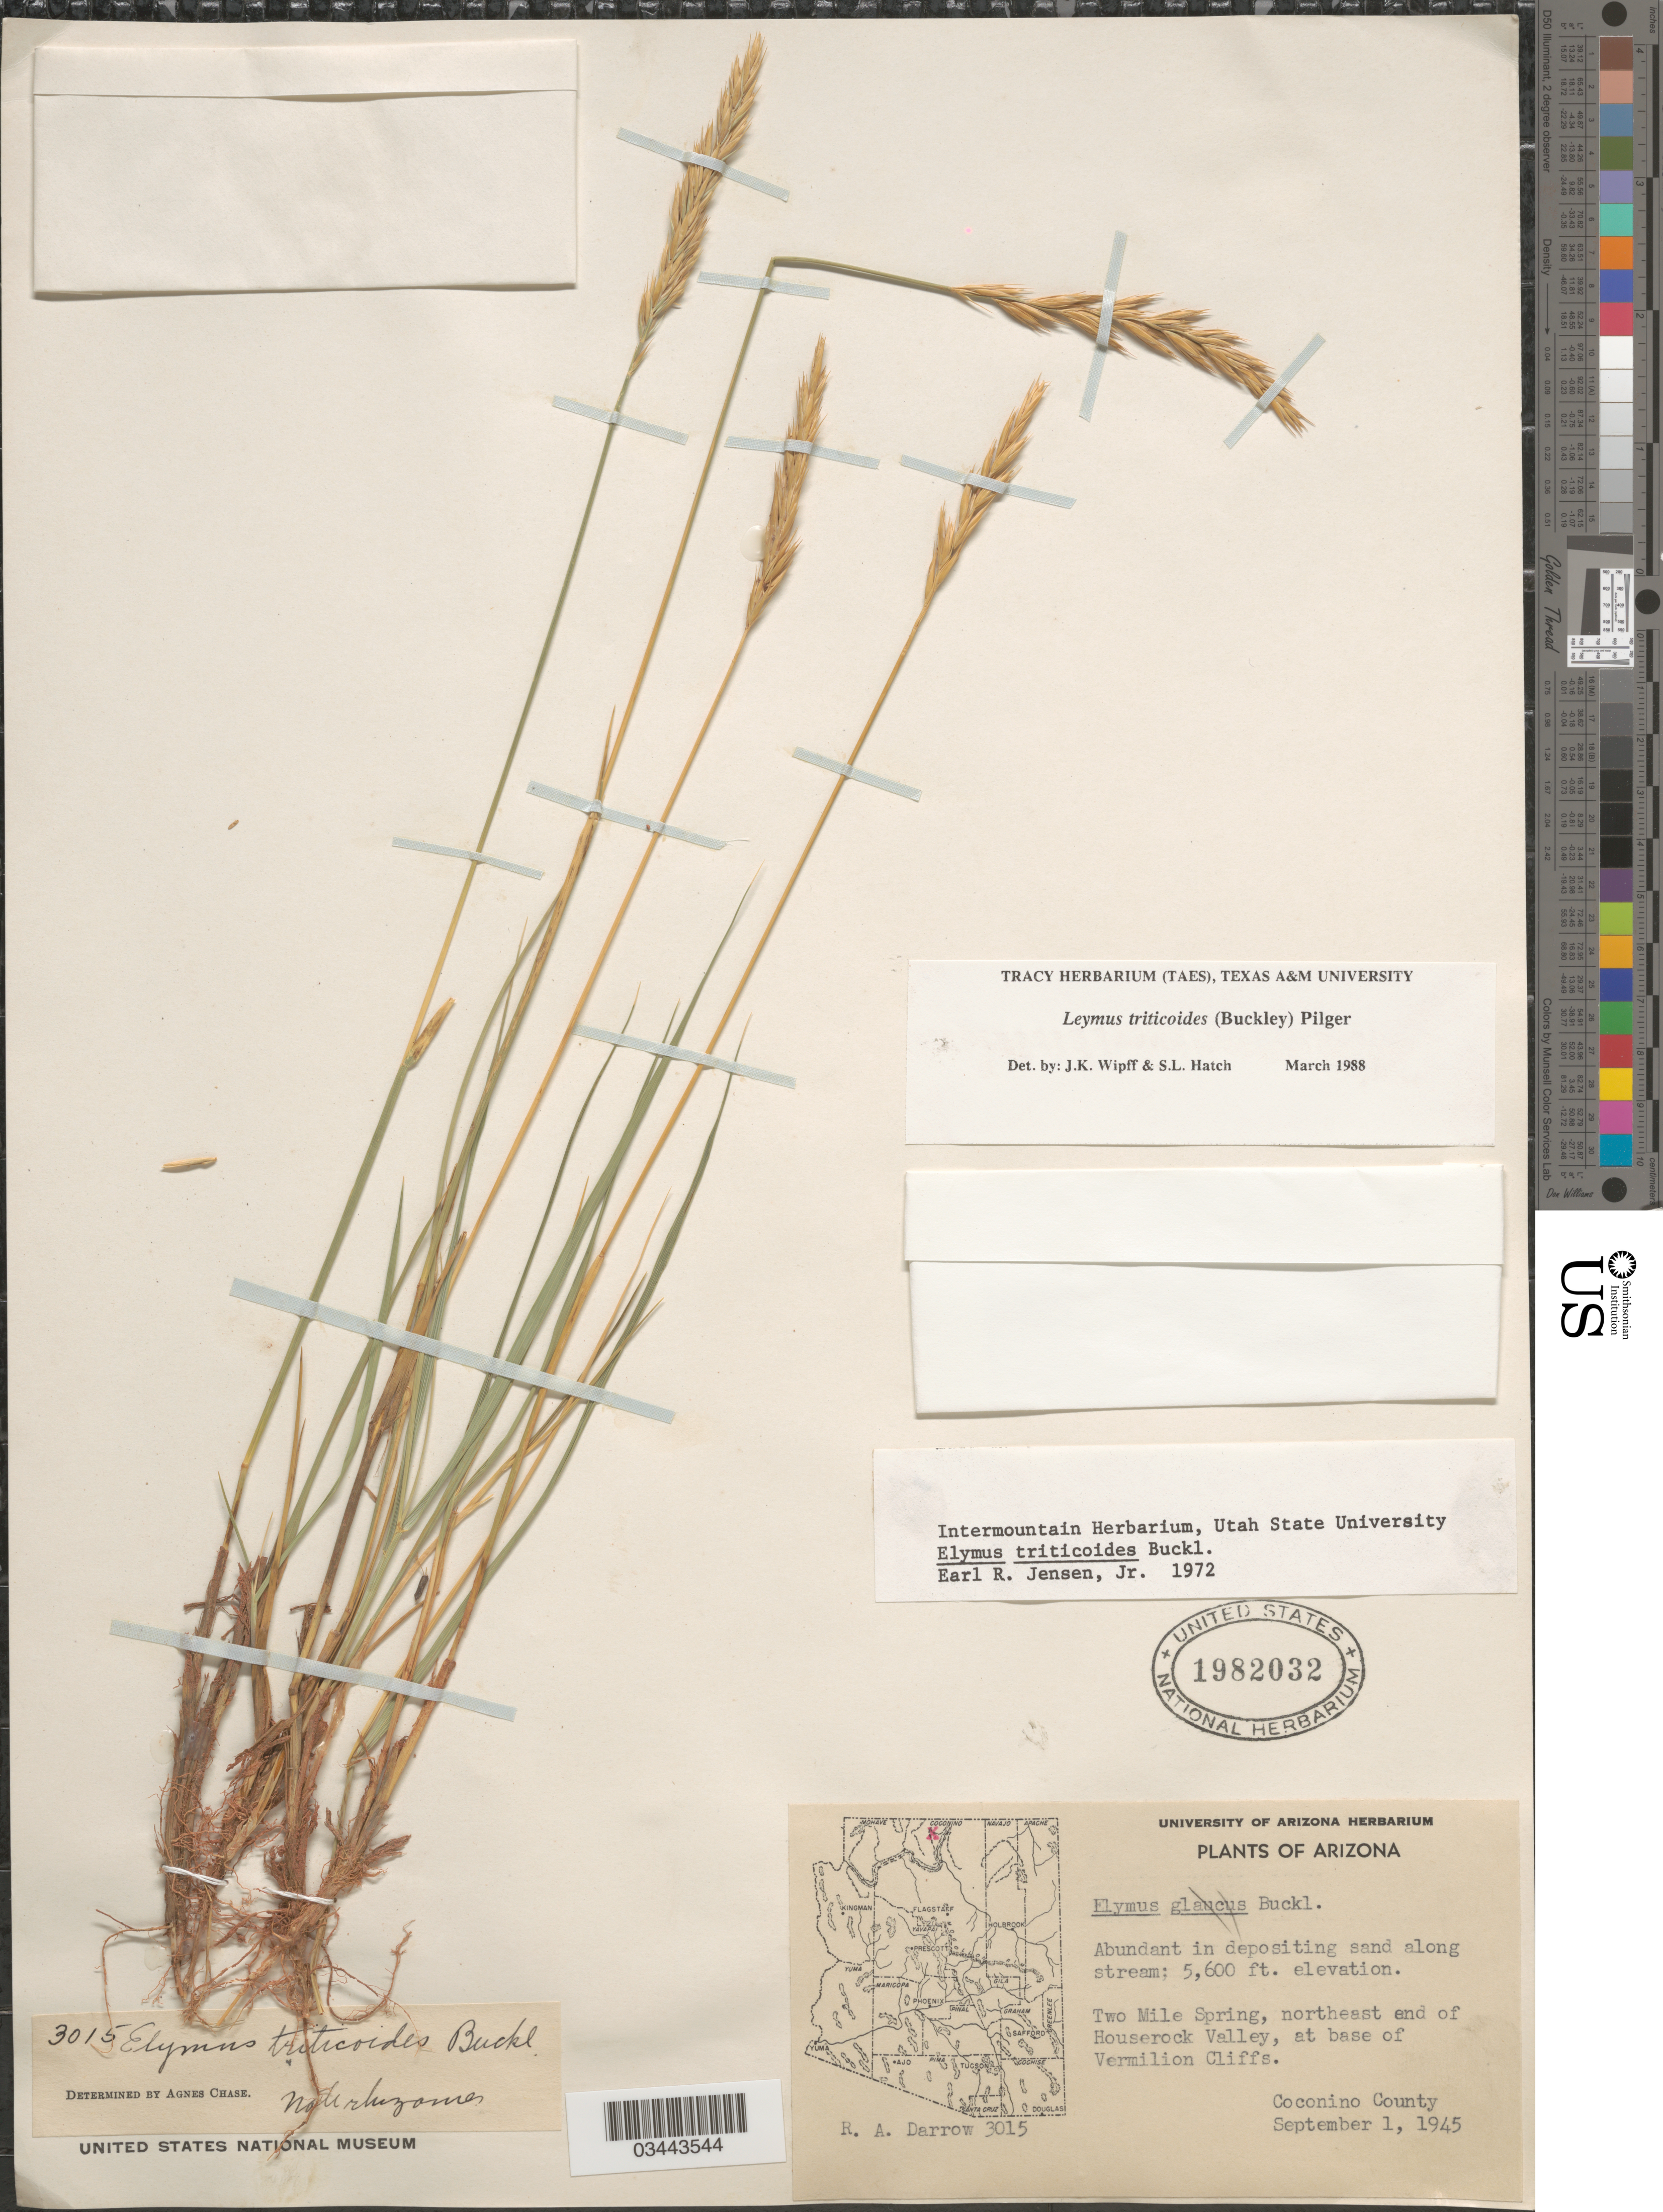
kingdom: Plantae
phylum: Tracheophyta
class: Liliopsida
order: Poales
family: Poaceae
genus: Leymus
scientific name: Leymus triticoides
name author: (Buckley) Pilg.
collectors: R. A. Darrow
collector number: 3015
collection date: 1945-09-01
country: United States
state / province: Arizona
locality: Abundant in depositing sand along stream. Two Mile Spring, northeast end of Houserock Valley, at base of Vermilion Cliffs. Coconino County.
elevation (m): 1707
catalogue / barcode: US 1982032